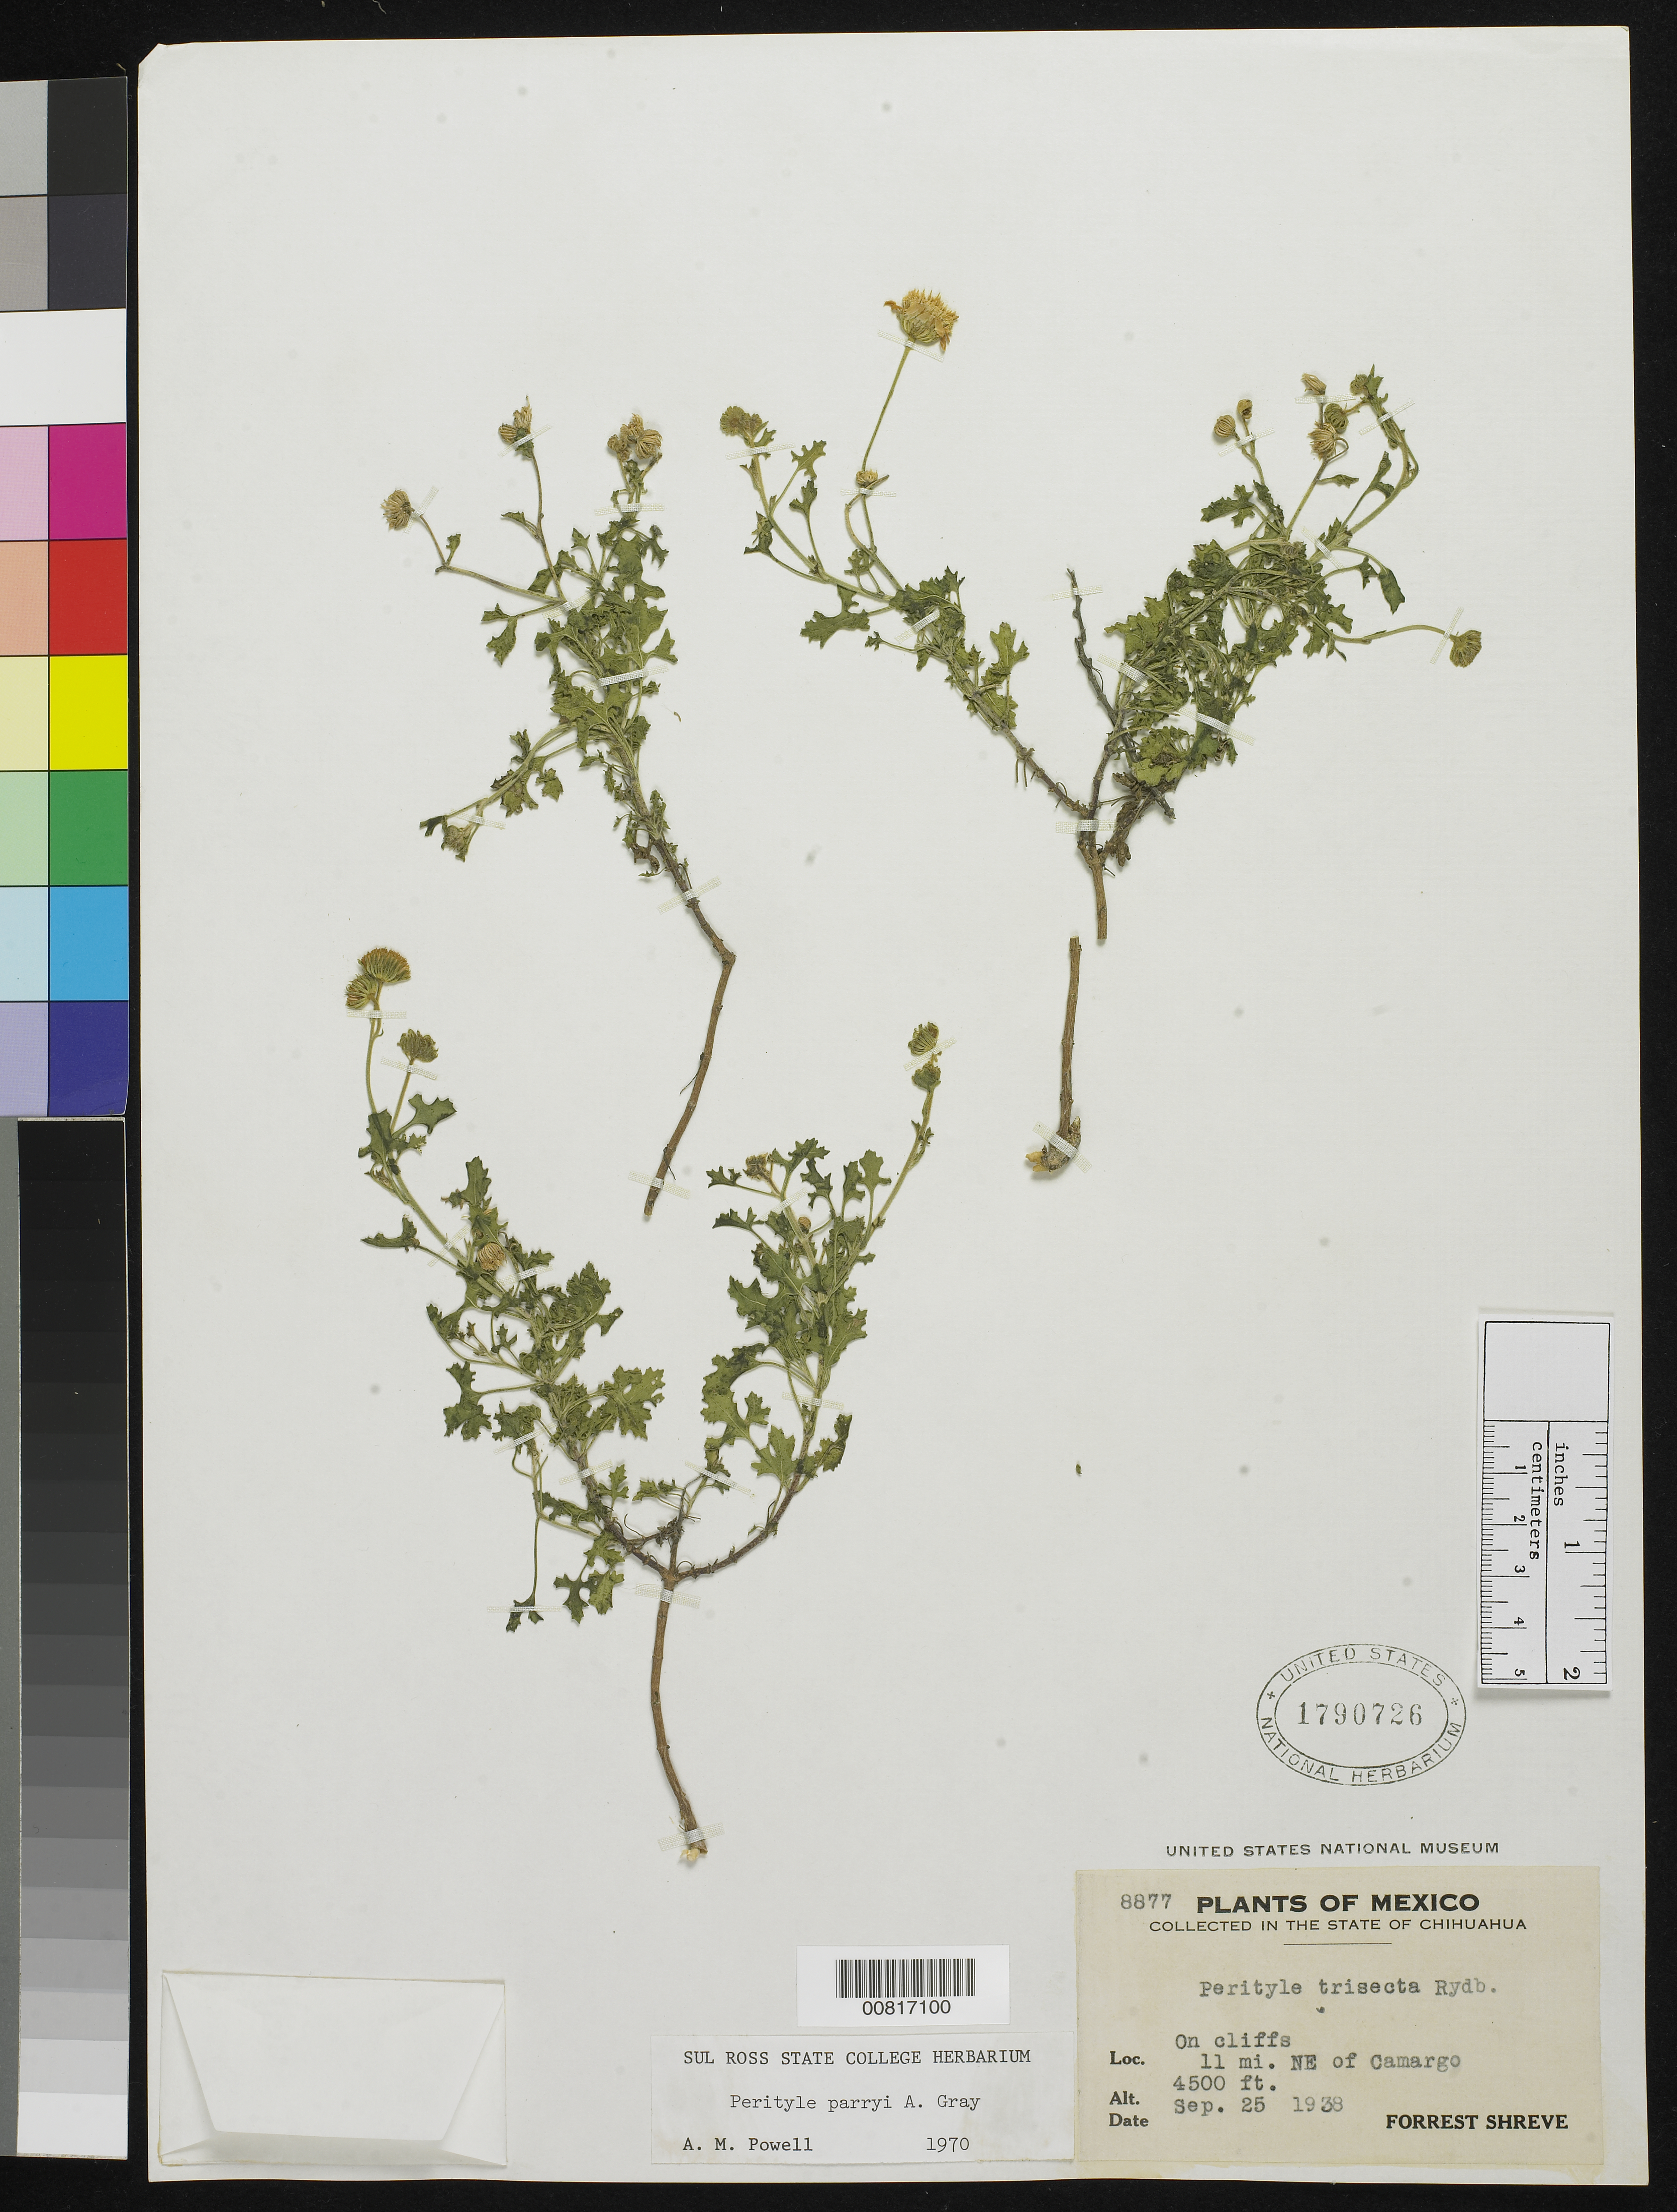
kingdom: Plantae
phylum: Tracheophyta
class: Magnoliopsida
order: Asterales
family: Asteraceae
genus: Perityle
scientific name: Perityle parryi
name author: A. Gray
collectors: F. Shreve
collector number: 8877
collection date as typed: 25 Sep 1938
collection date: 1938-09-25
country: Mexico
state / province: Chihuahua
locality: On cliffs 11 mi. NE of Camargo, Chihuahua.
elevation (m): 1372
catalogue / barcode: US 1790726